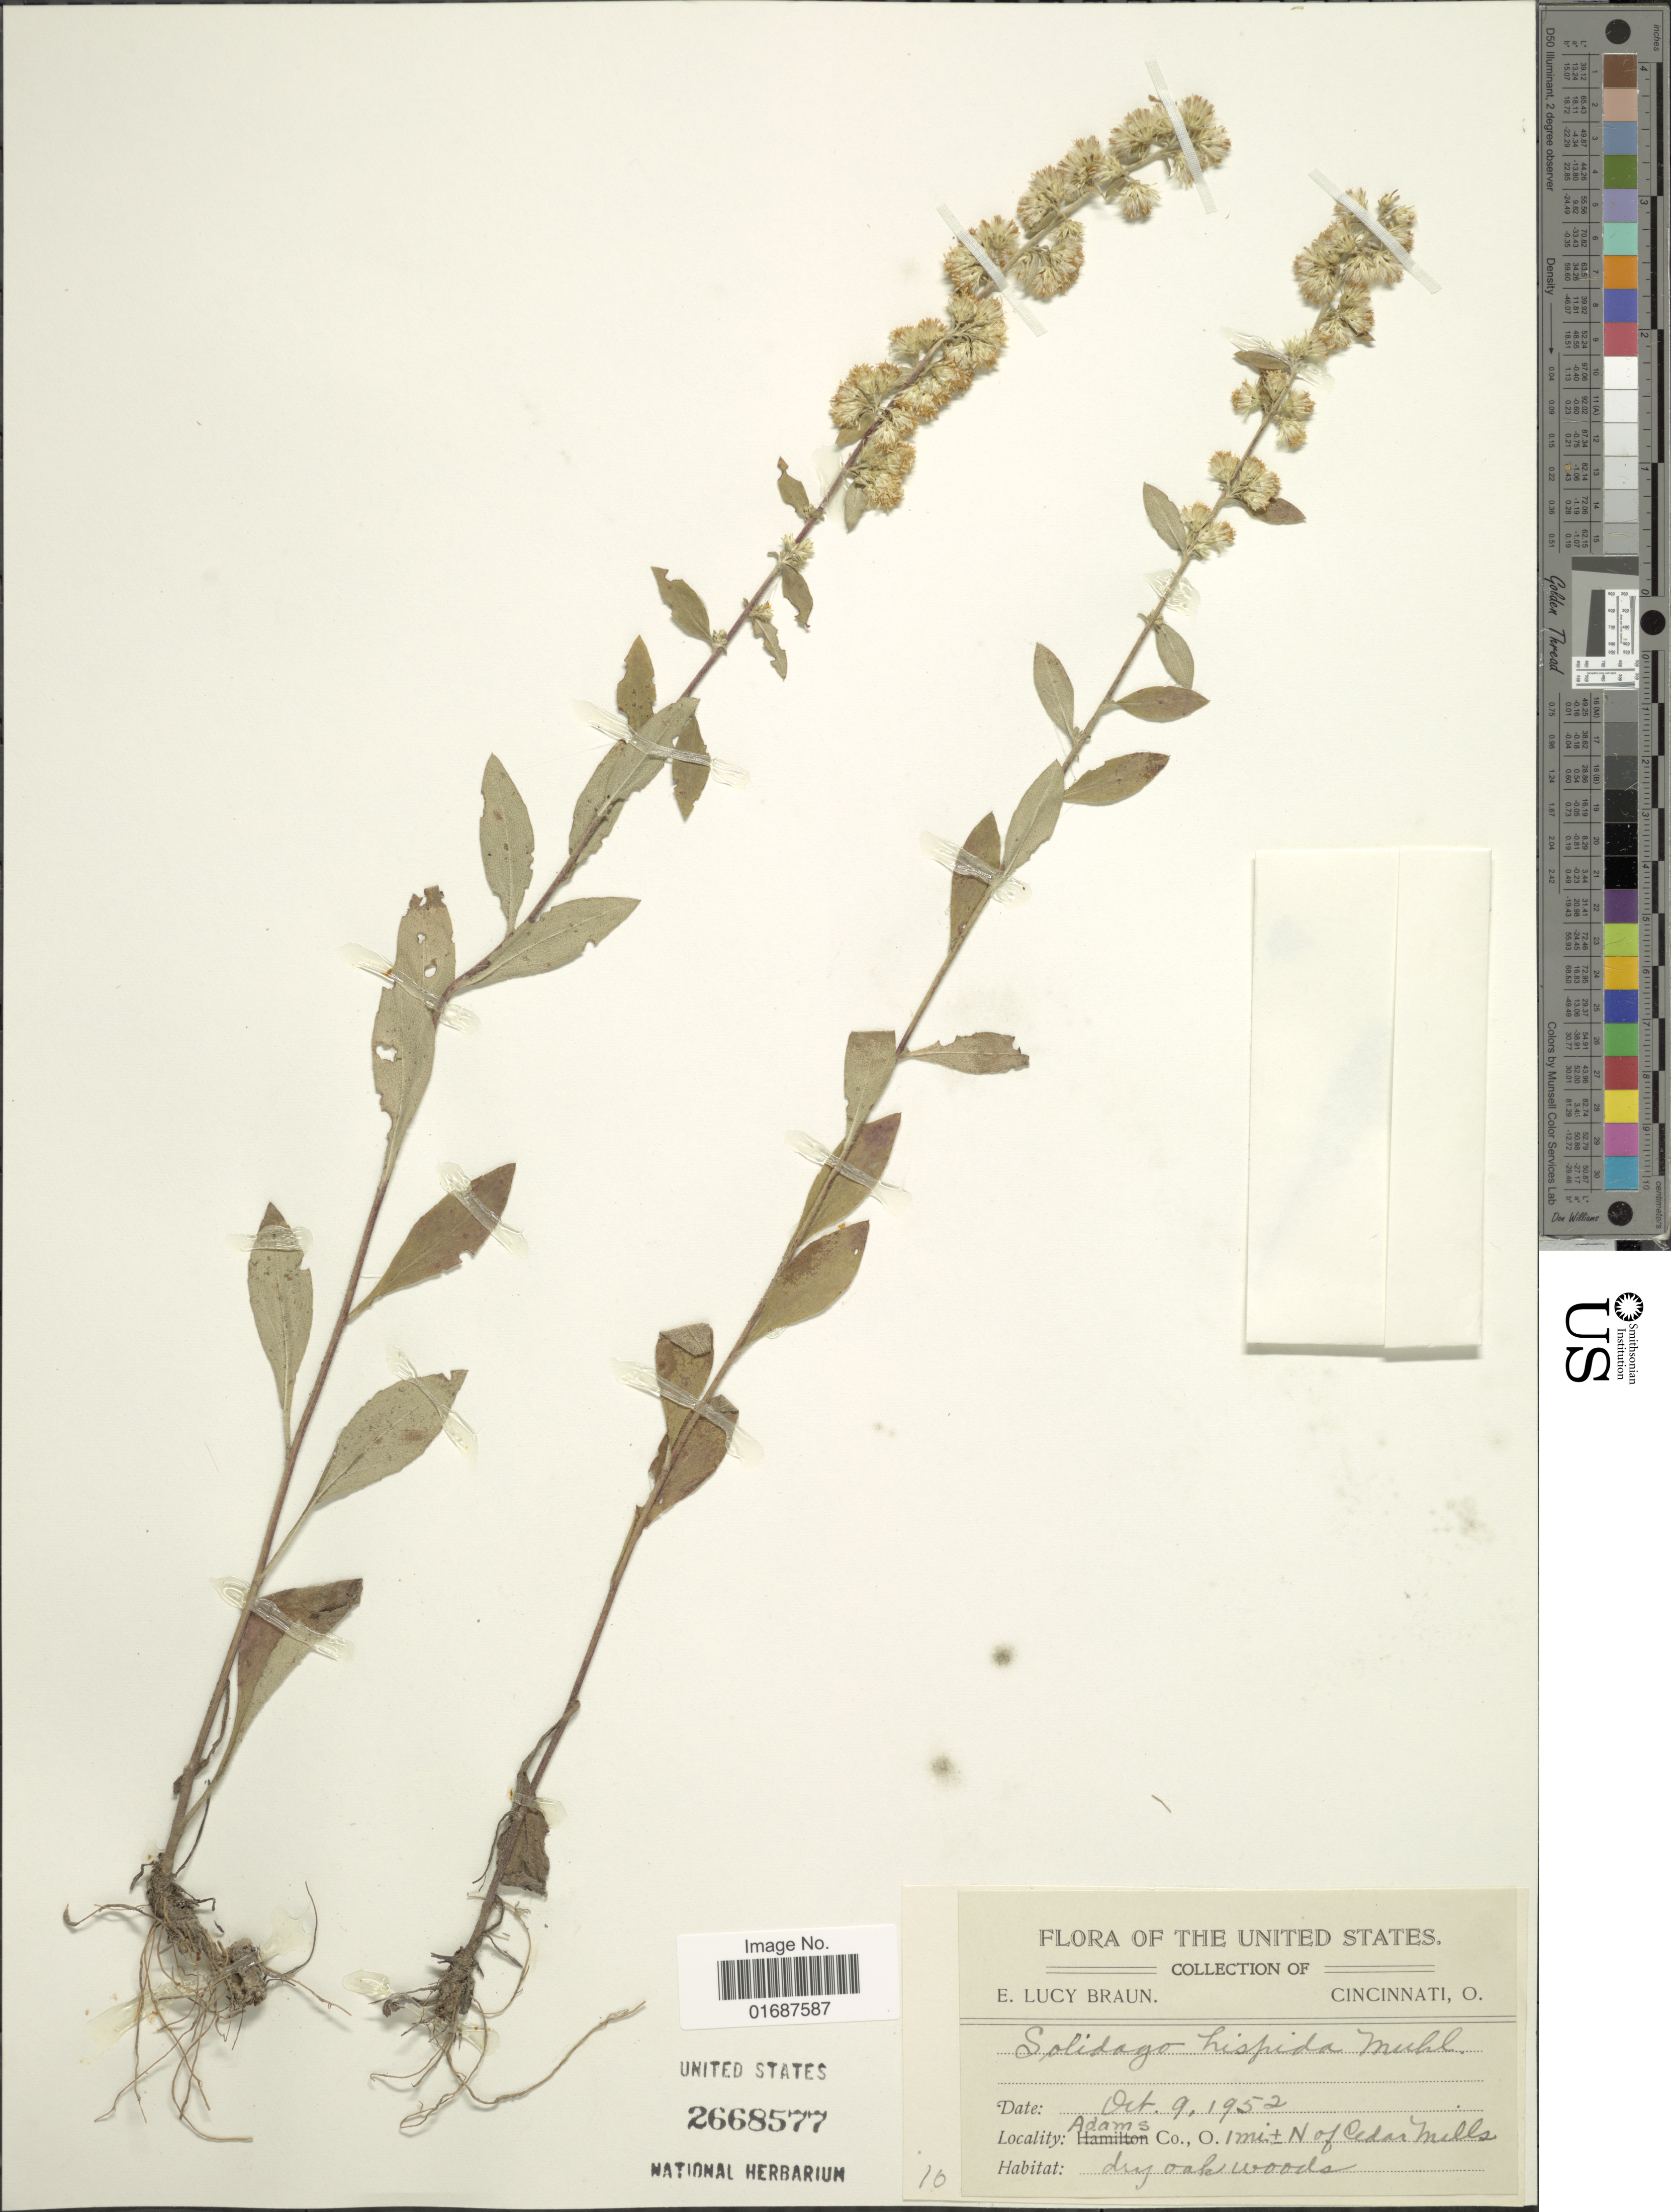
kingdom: Plantae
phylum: Tracheophyta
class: Magnoliopsida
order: Asterales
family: Asteraceae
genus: Solidago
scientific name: Solidago hispida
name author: Muhl. ex Willd.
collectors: E. L. Braun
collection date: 1952-10-09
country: United States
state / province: Ohio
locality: Adams Co. 1 mi. ± N of Cedar Mills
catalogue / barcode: US 2668577